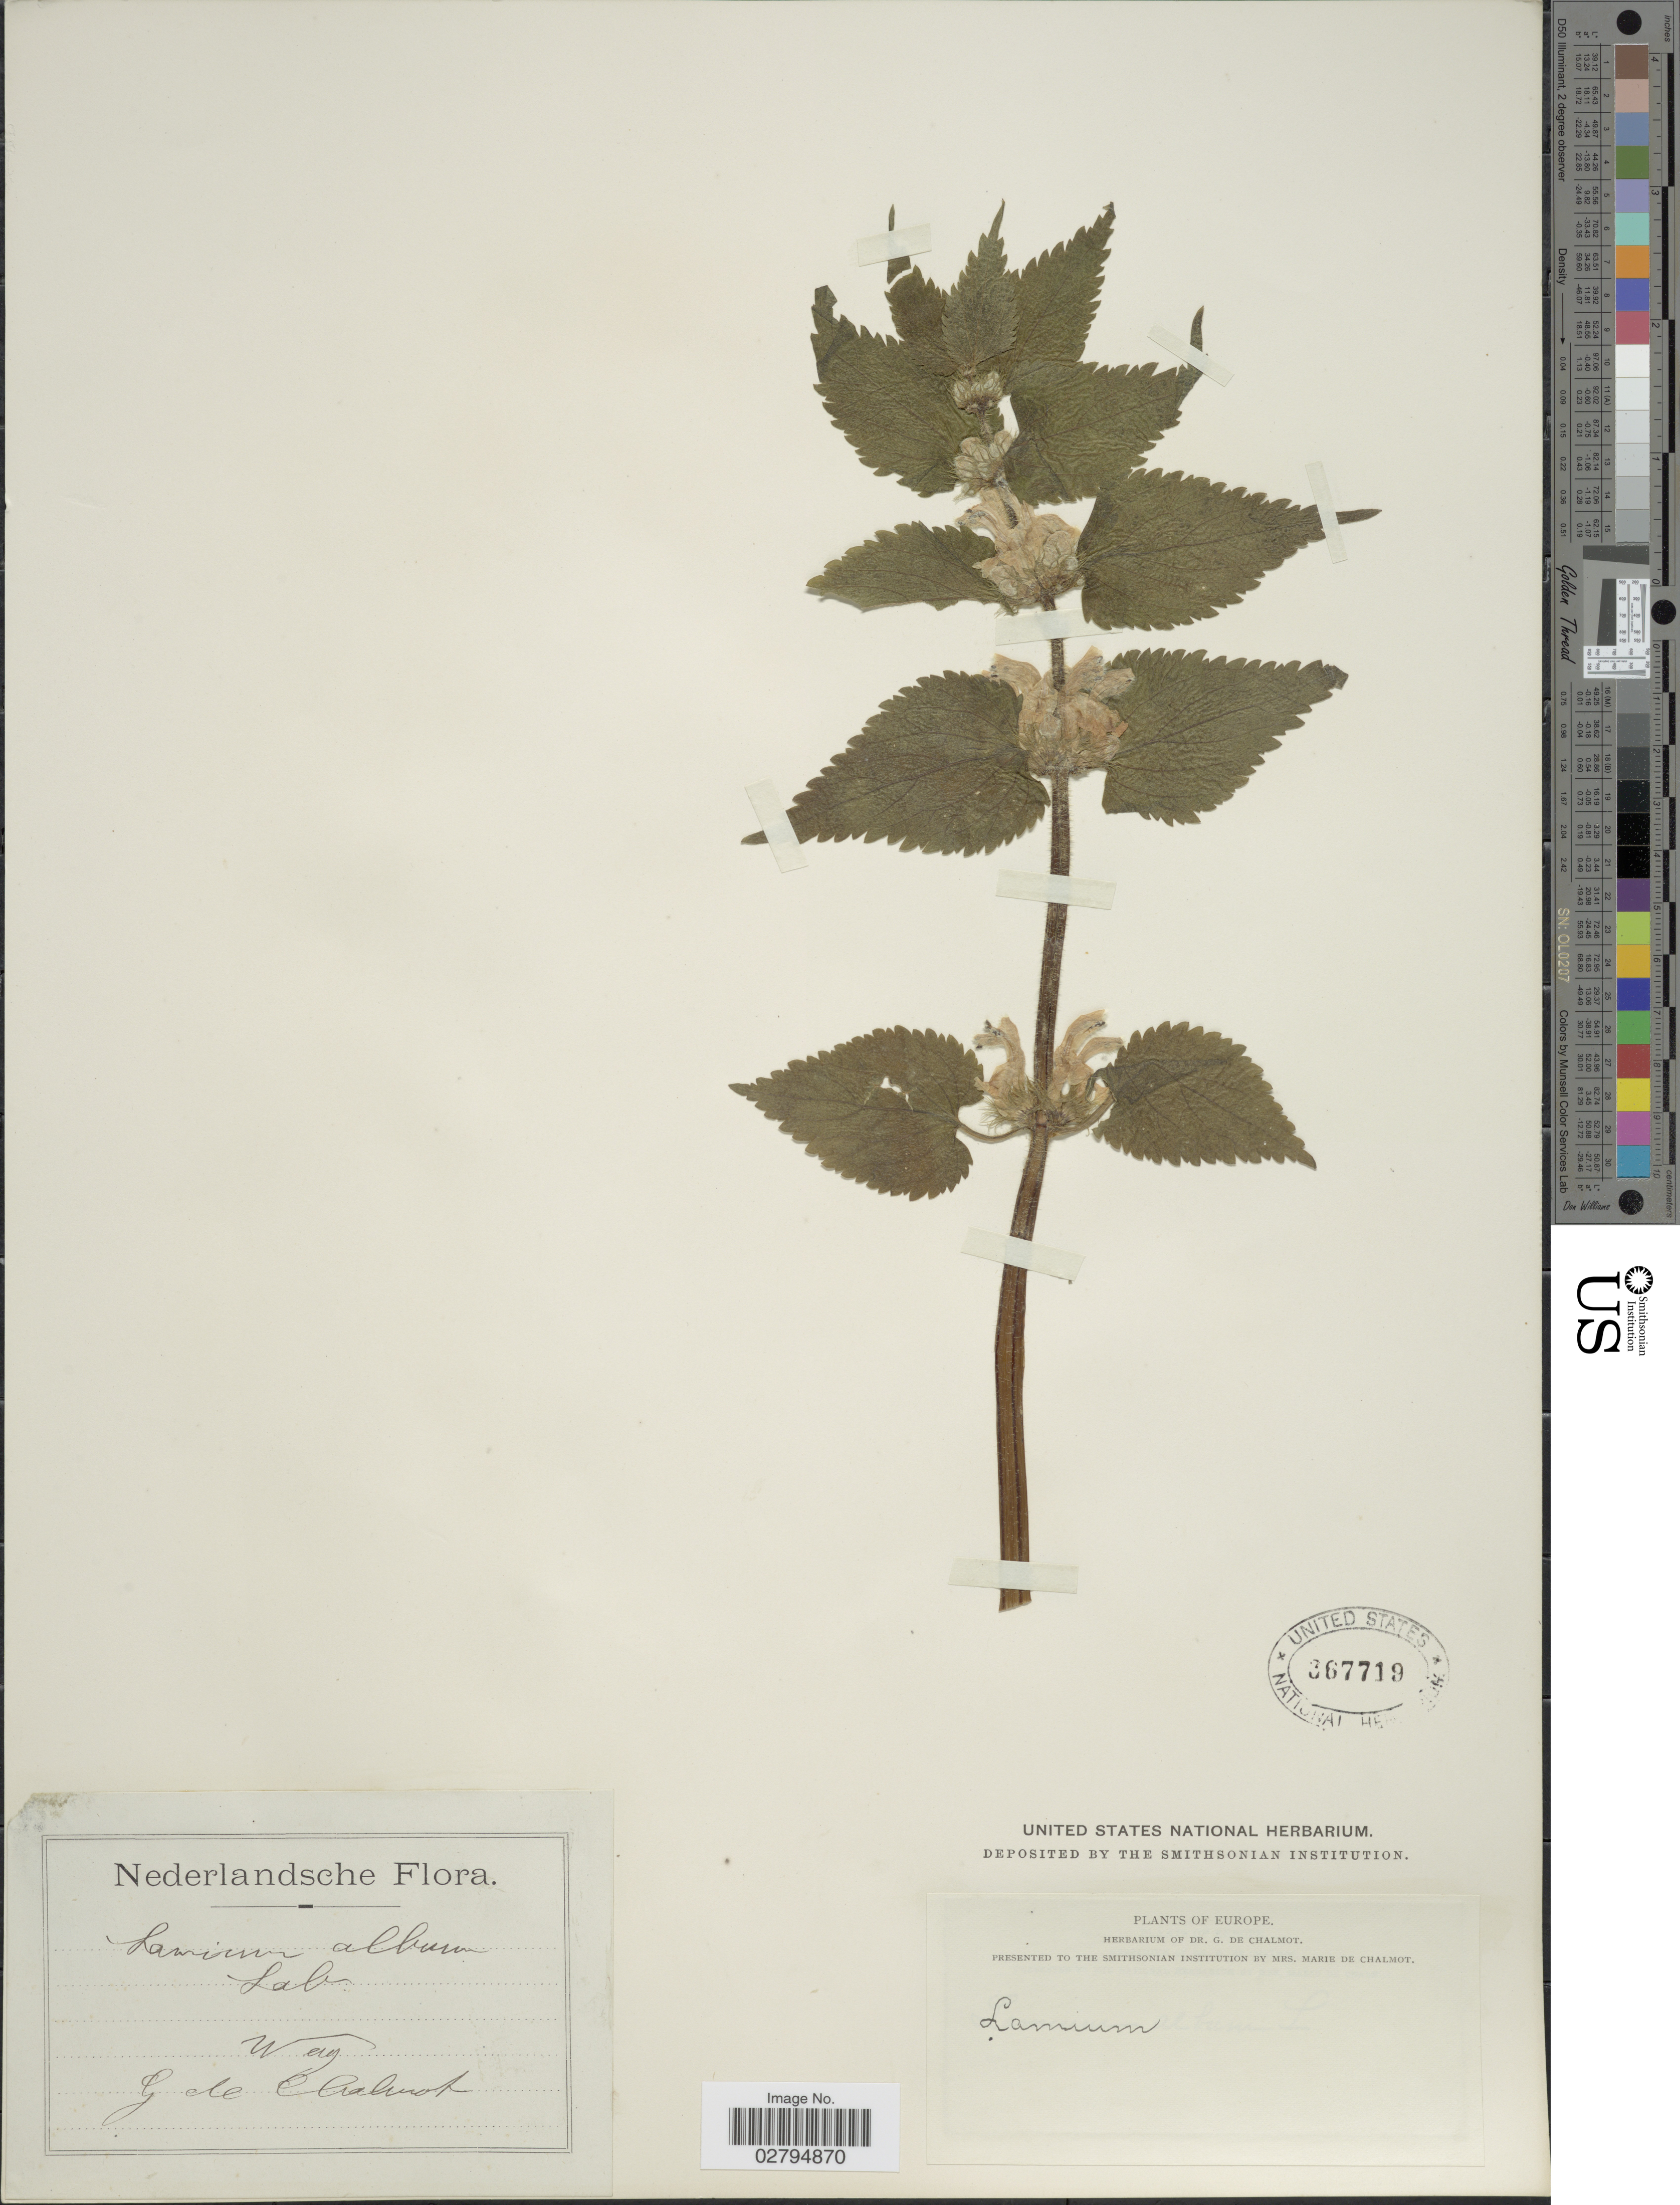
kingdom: Plantae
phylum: Tracheophyta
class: Magnoliopsida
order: Lamiales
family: Lamiaceae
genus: Lamium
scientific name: Lamium album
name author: L.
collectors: G. de Chalmot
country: Netherlands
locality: Wag.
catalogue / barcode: US 367719